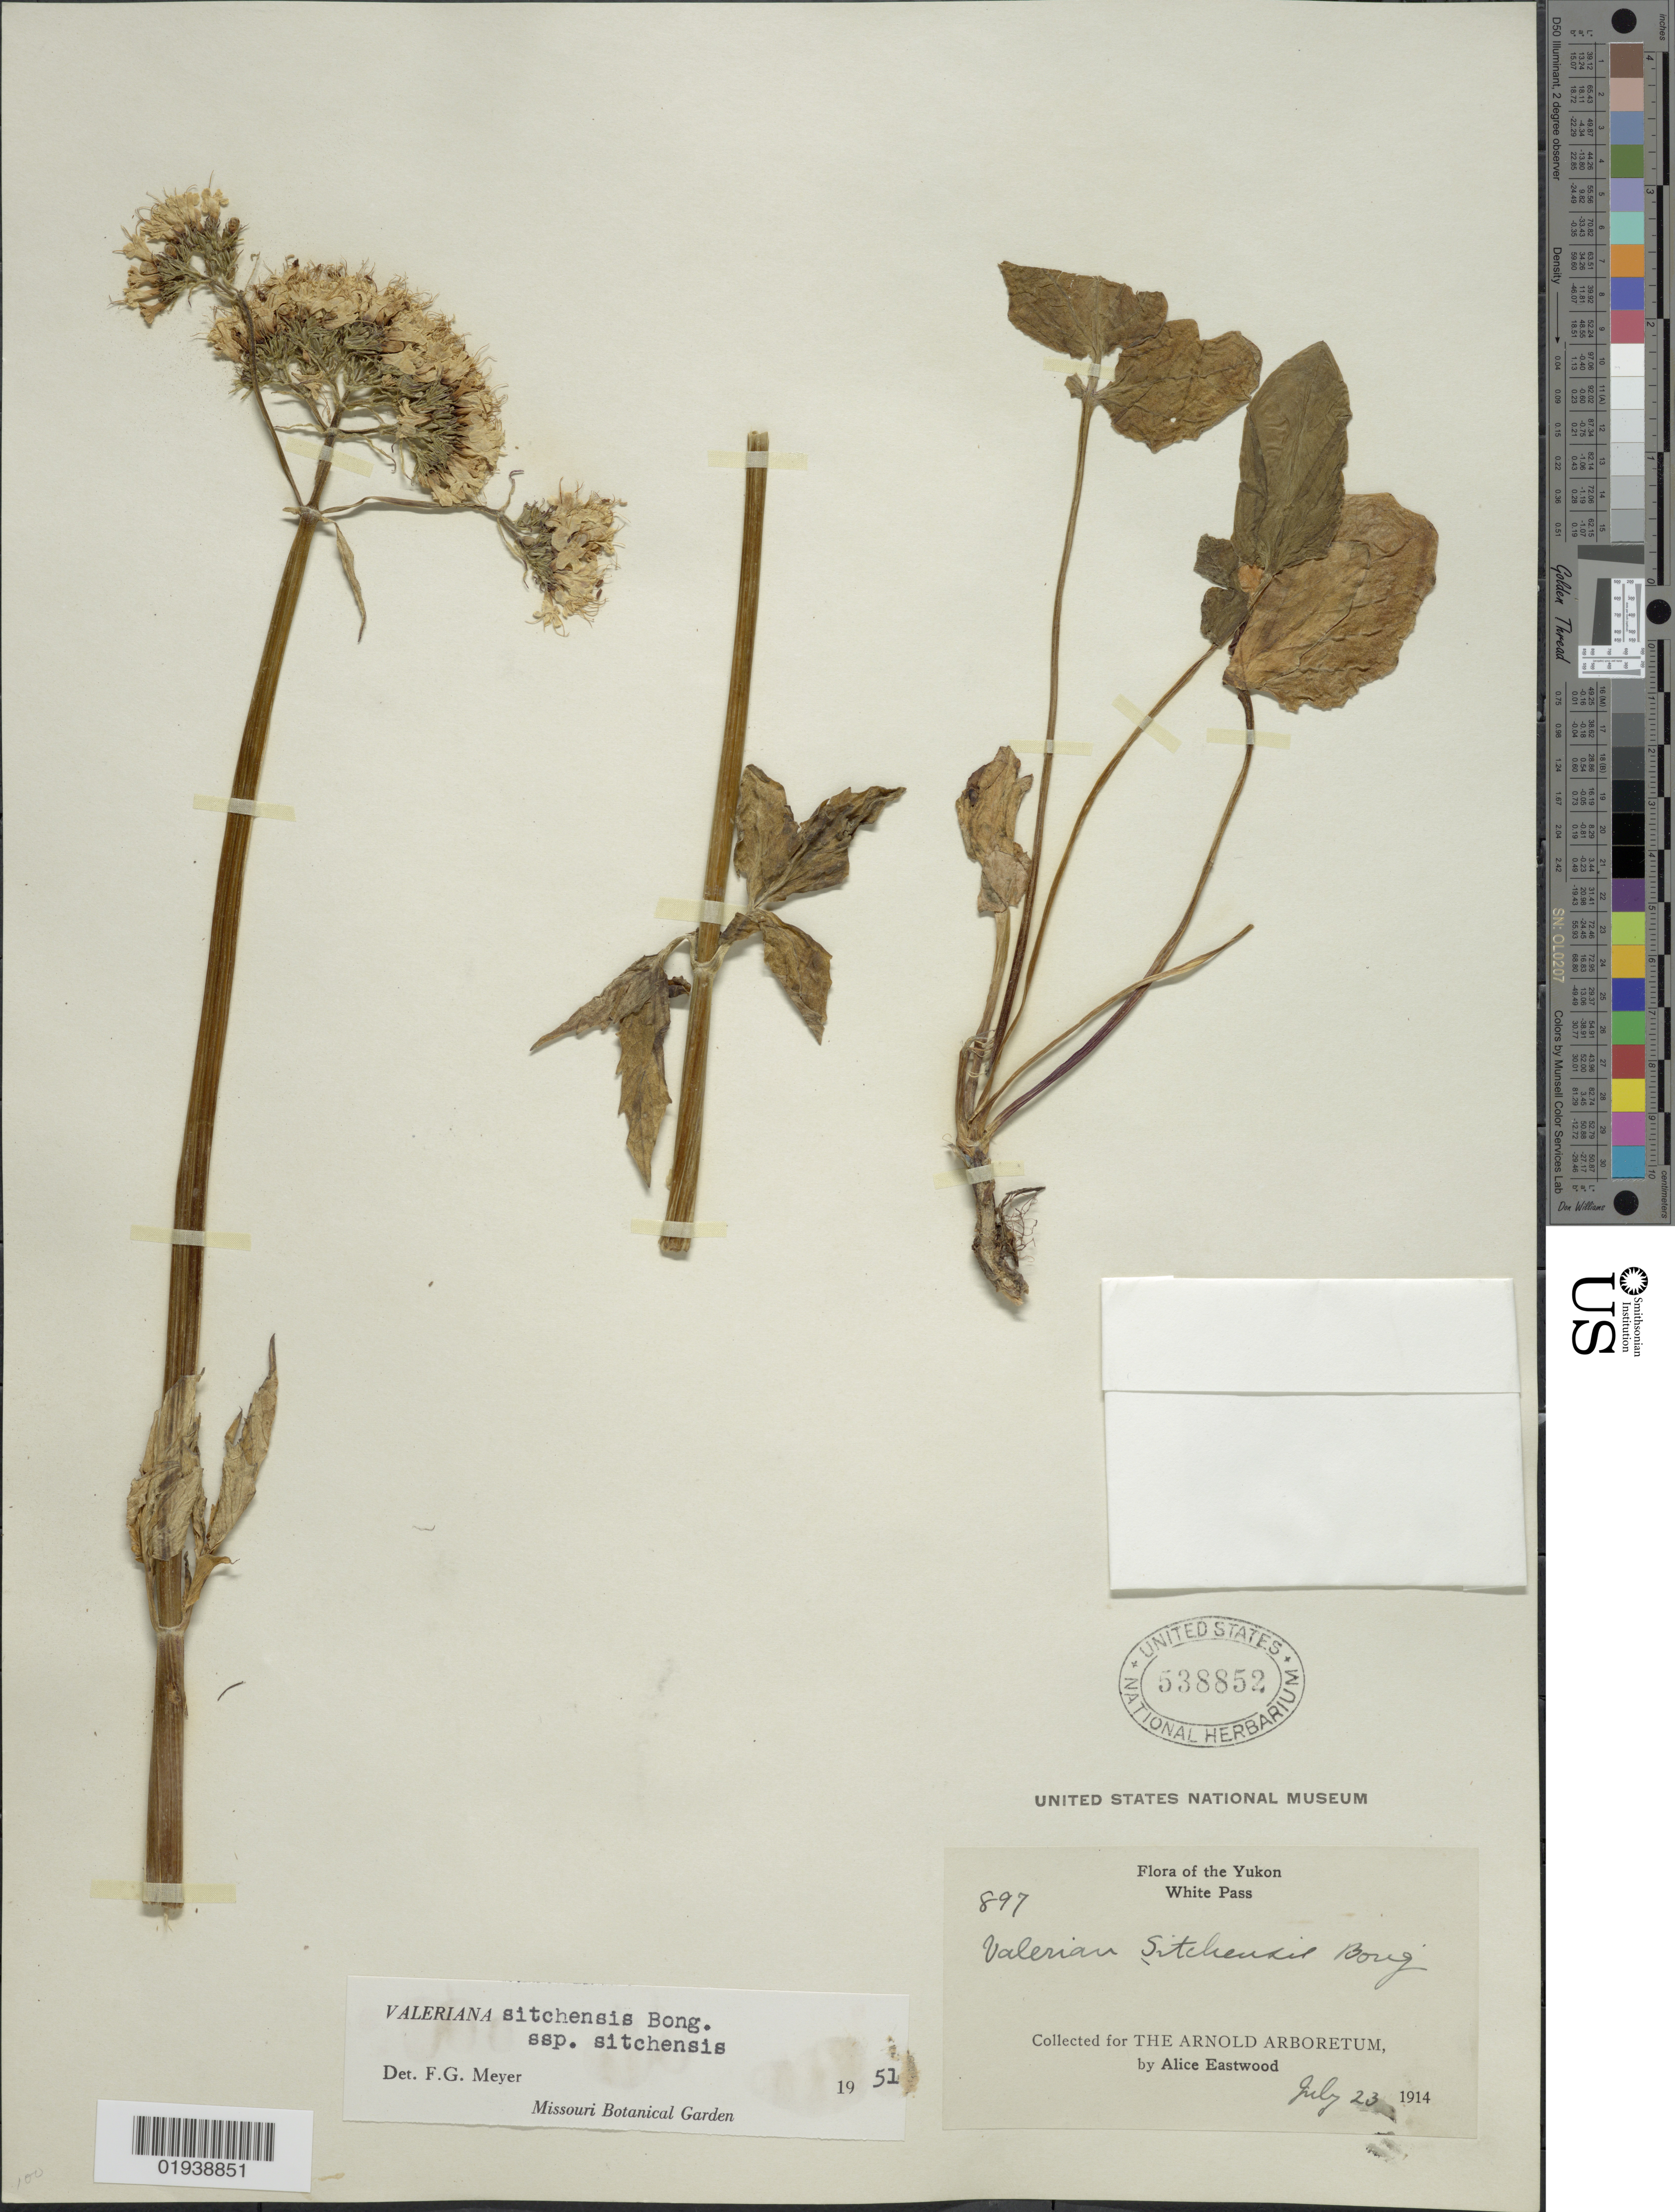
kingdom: Plantae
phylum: Tracheophyta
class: Magnoliopsida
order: Dipsacales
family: Caprifoliaceae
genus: Valeriana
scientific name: Valeriana sitchensis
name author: Bong.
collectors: A. Eastwood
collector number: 897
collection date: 1914-07-23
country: Canada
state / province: Yukon Territory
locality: White Pass.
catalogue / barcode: US 538852